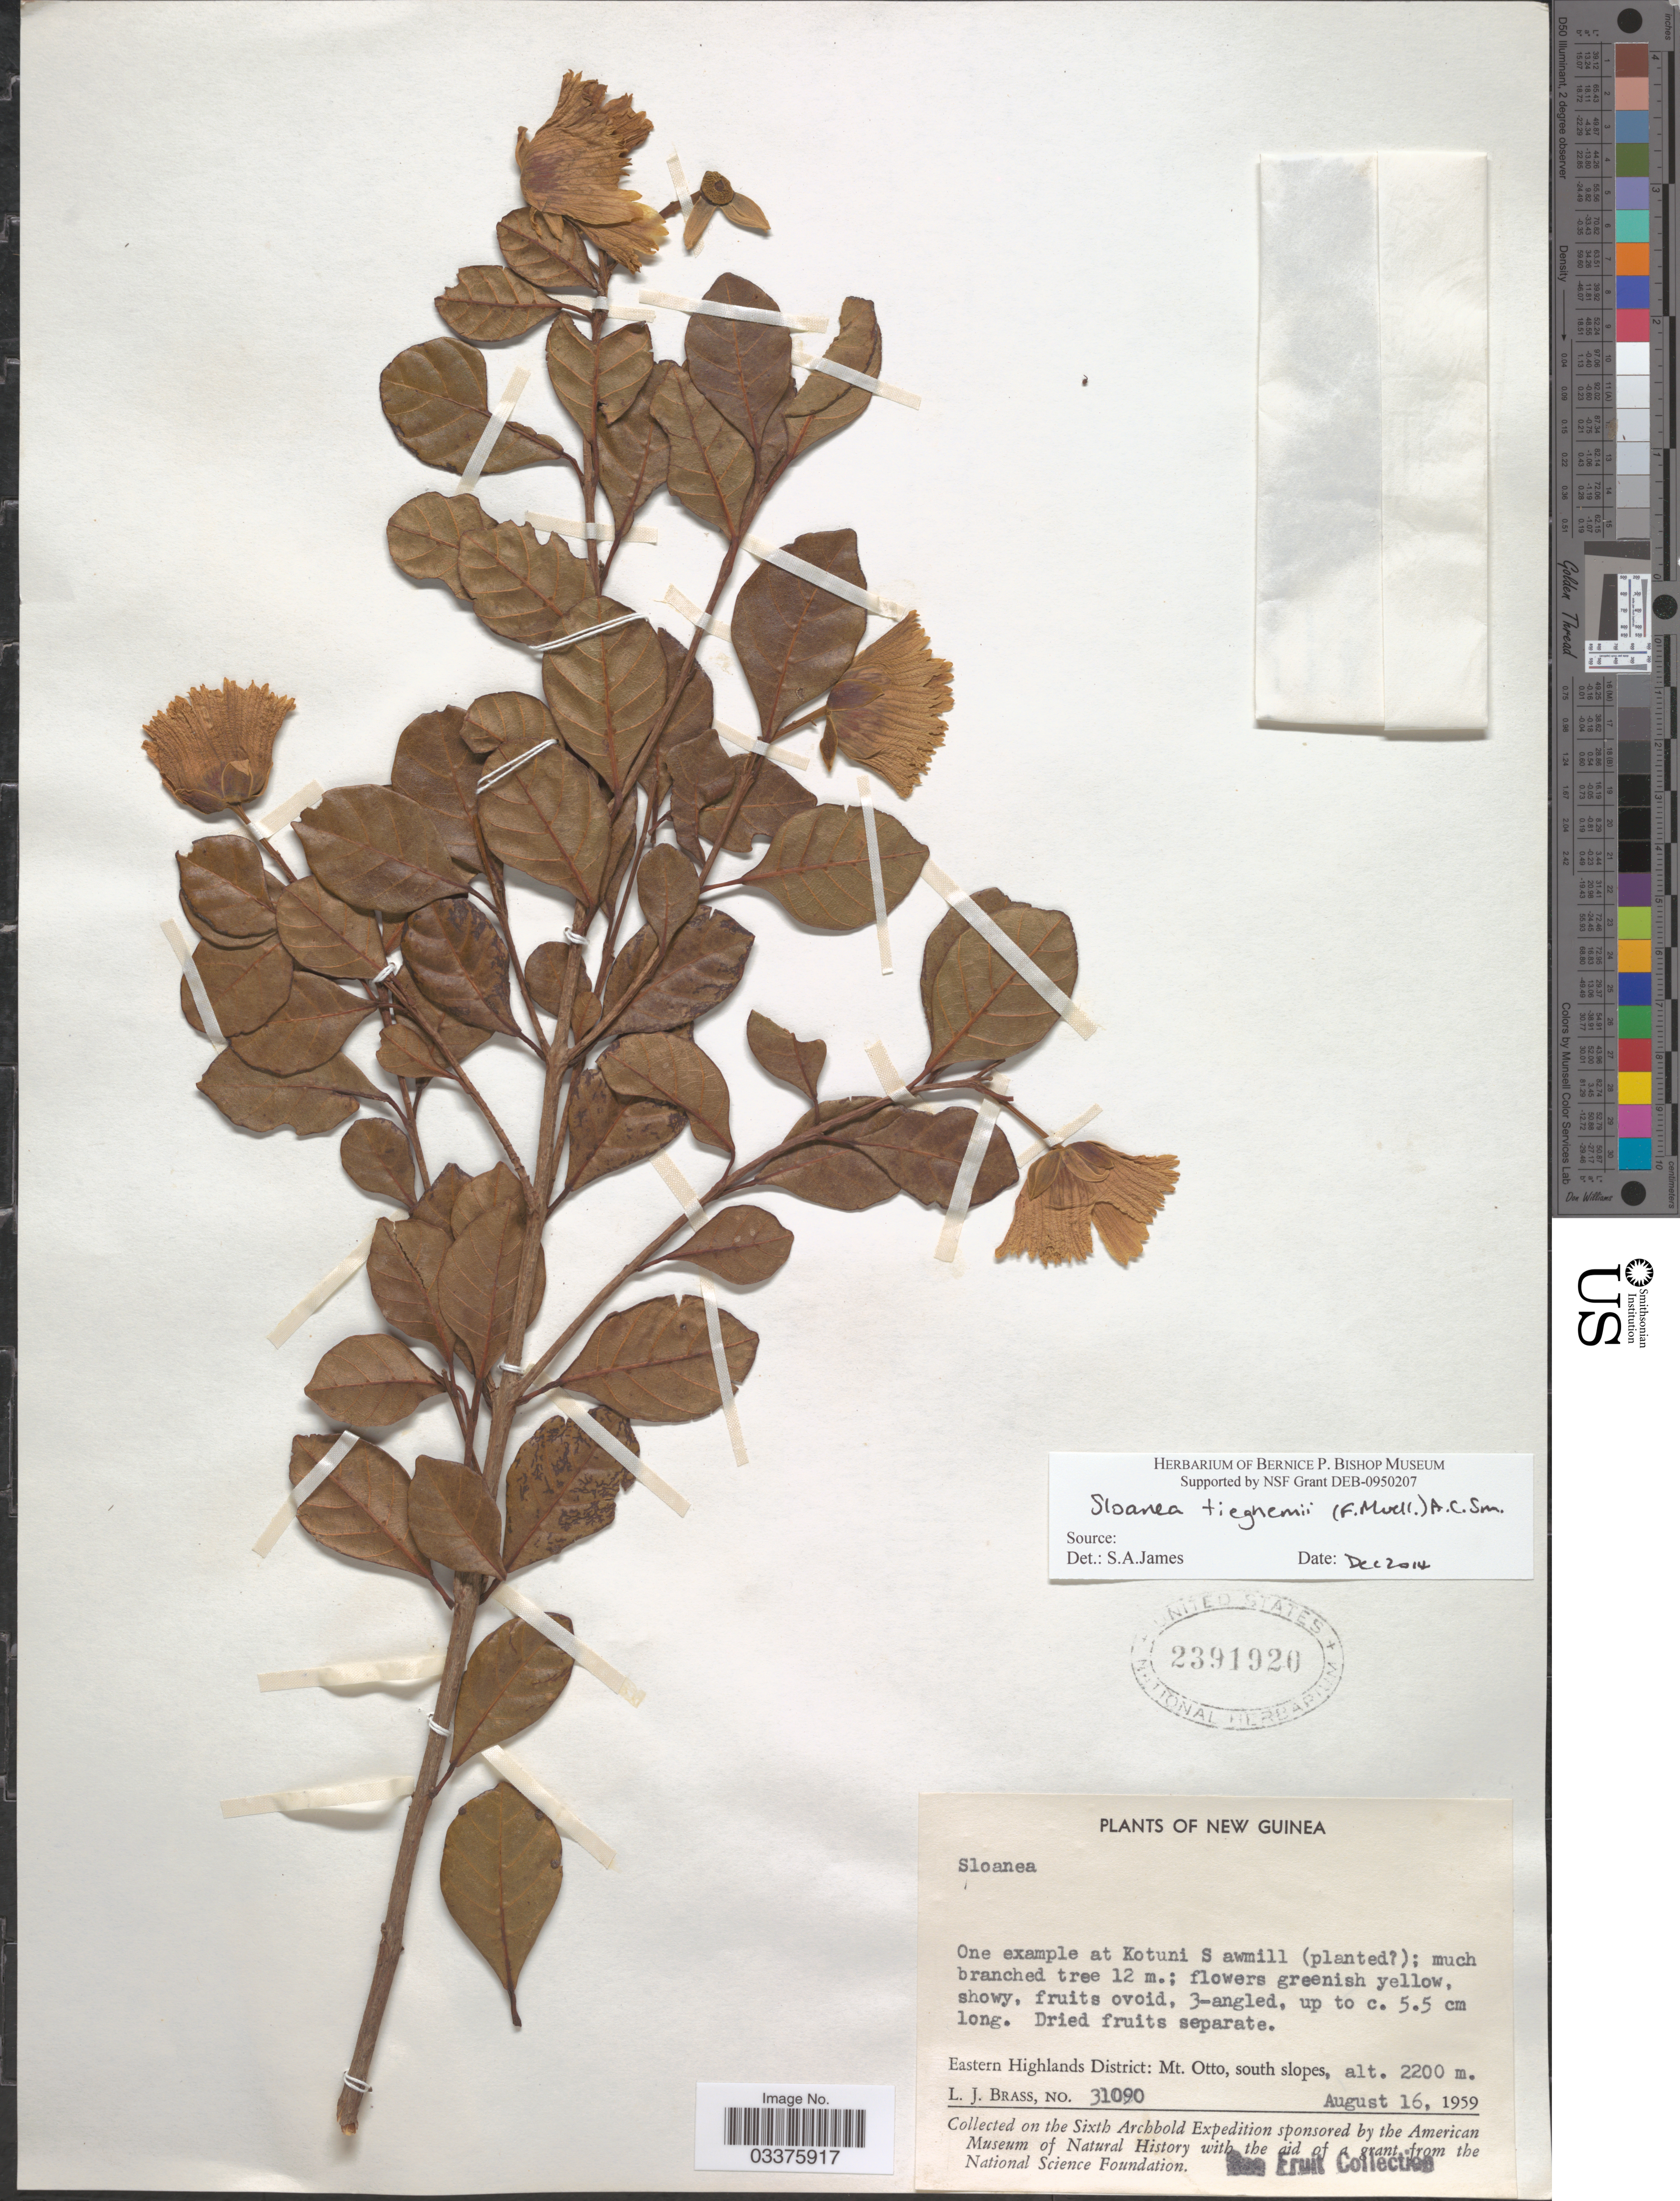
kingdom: Plantae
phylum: Tracheophyta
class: Magnoliopsida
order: Oxalidales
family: Elaeocarpaceae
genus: Sloanea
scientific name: Sloanea tieghemi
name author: A.C. Sm.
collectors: L. J. Brass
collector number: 31090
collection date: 1959-08-16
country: Papua New Guinea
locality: New Guinea. Eastern Highlands District: Mt. Otto, south slopes.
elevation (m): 2200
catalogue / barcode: US 2391920